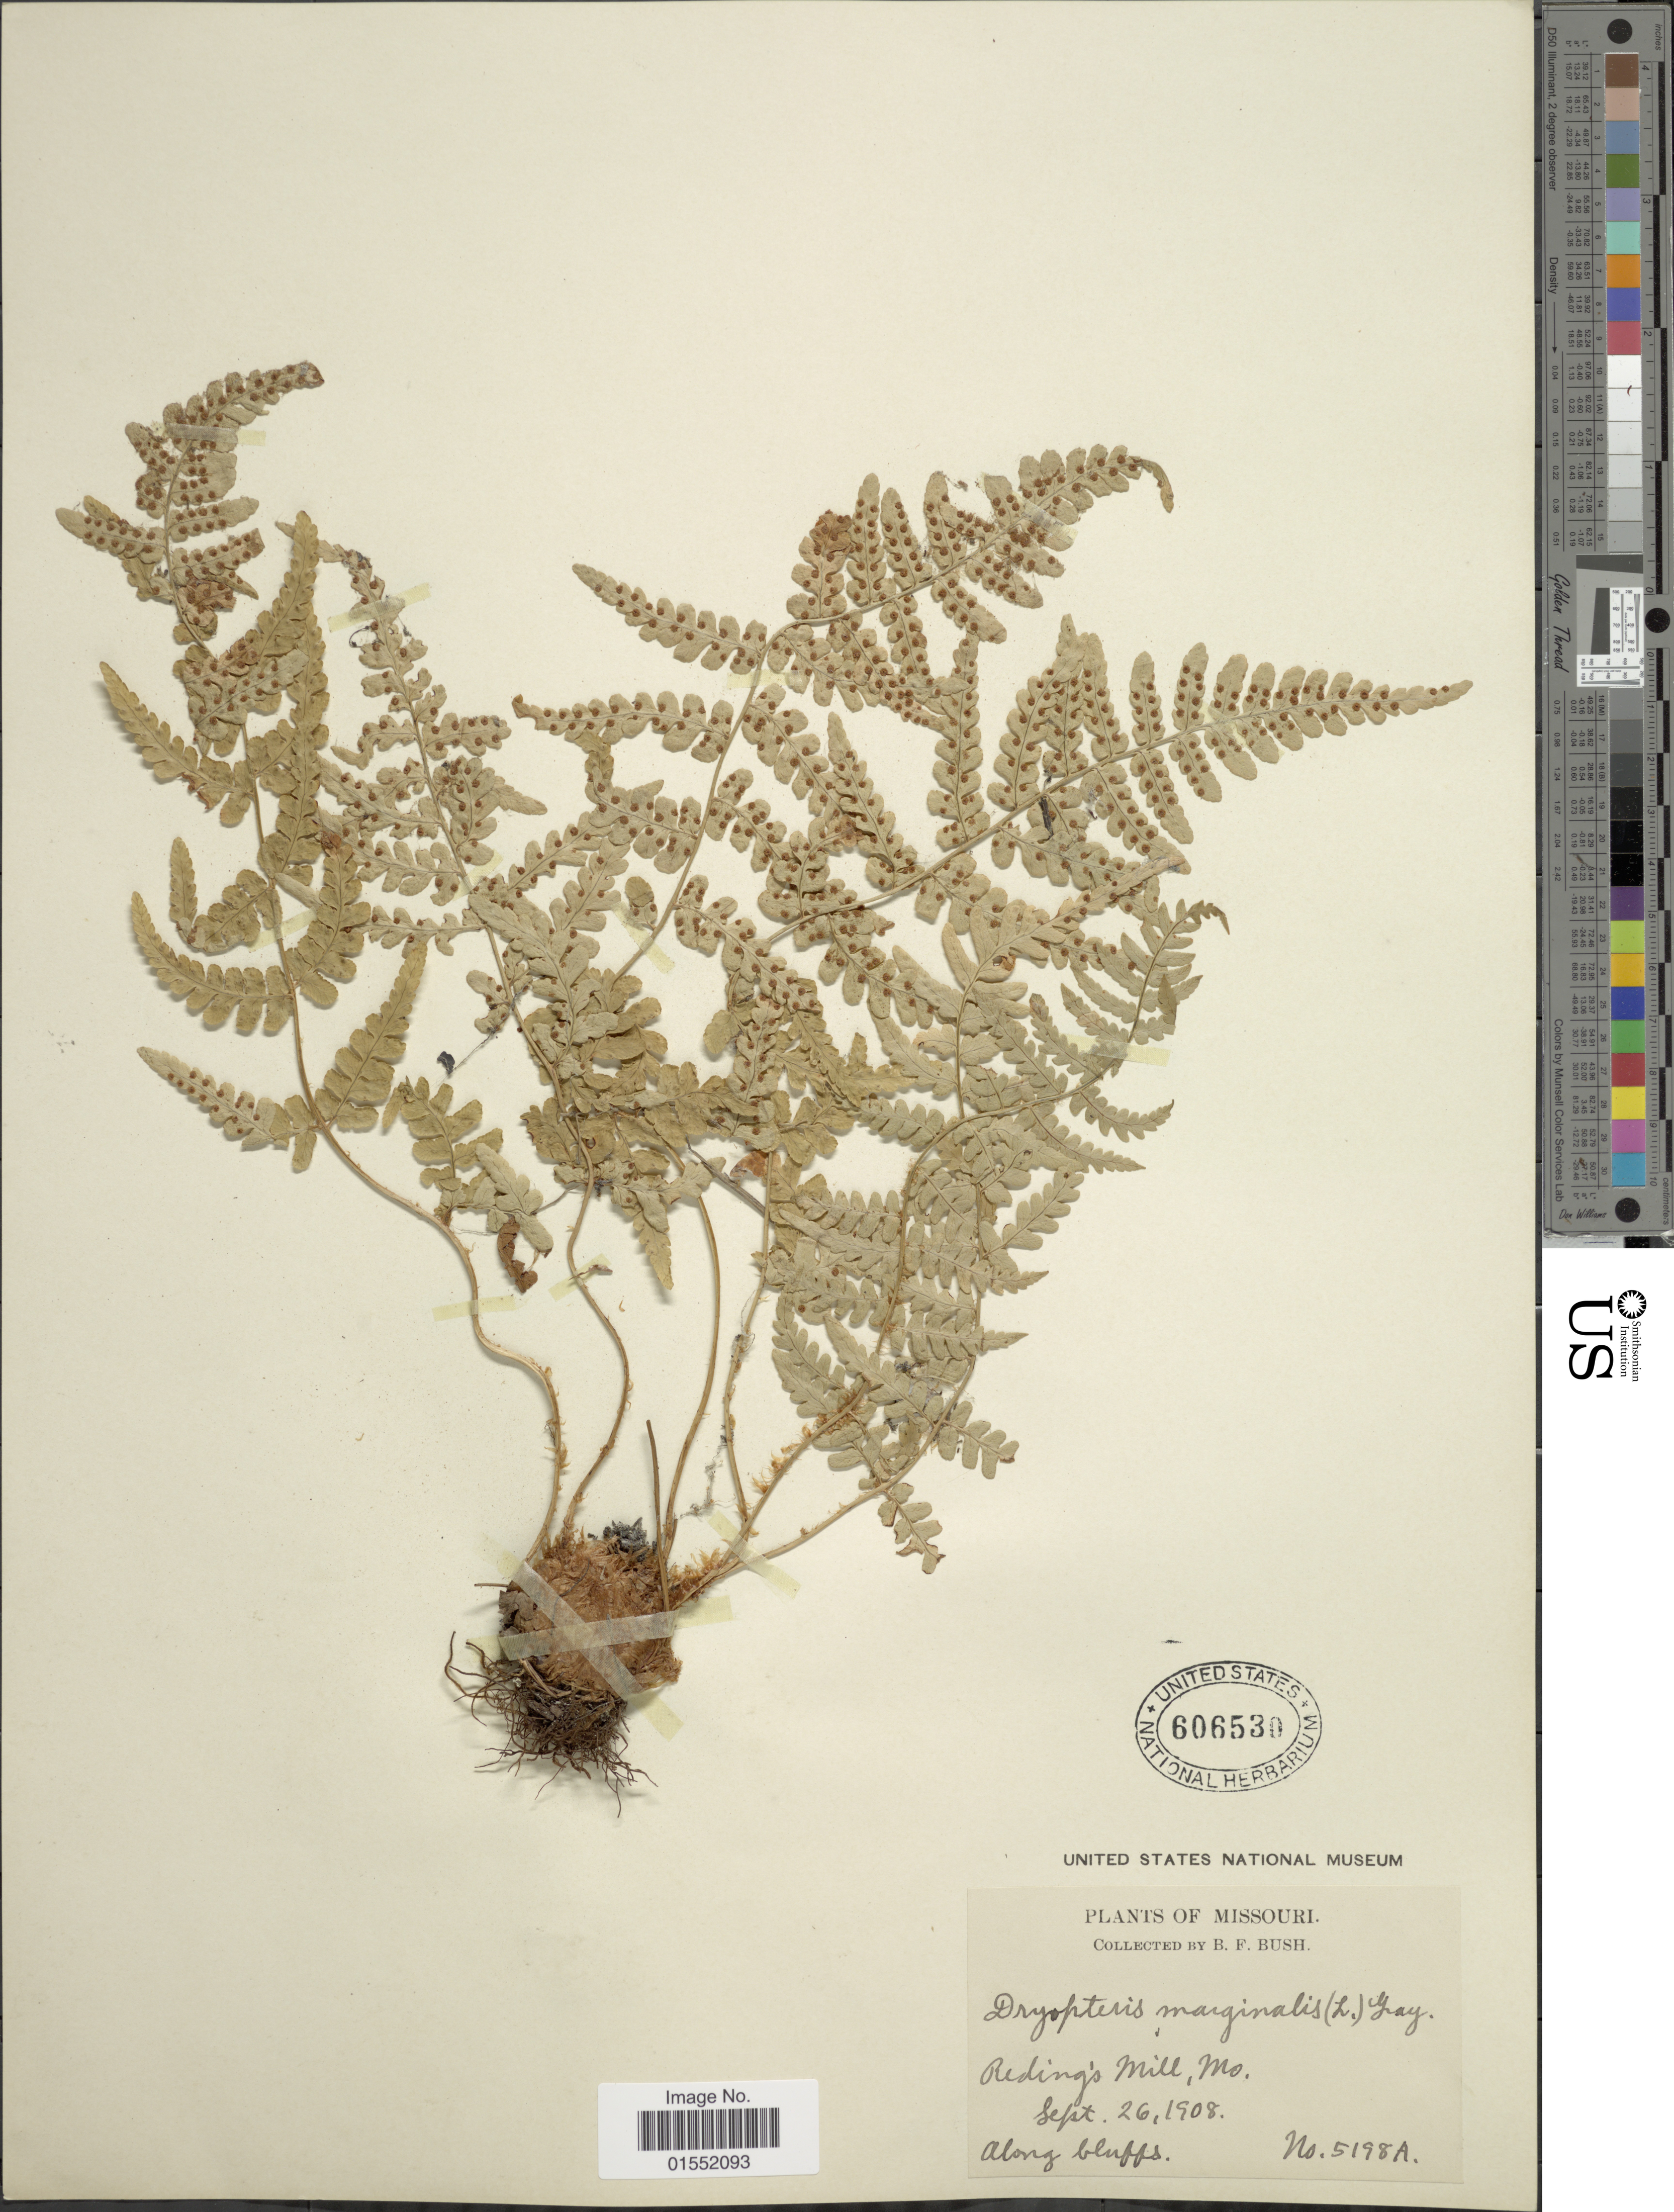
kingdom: Plantae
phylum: Tracheophyta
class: Polypodiopsida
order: Polypodiales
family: Dryopteridaceae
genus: Dryopteris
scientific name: Dryopteris marginalis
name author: (L.) A. Gray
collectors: B. F. Bush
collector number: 5198A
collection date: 1908-09-26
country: United States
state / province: Missouri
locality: Reding's Mill, Along bluffs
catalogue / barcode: US 606530